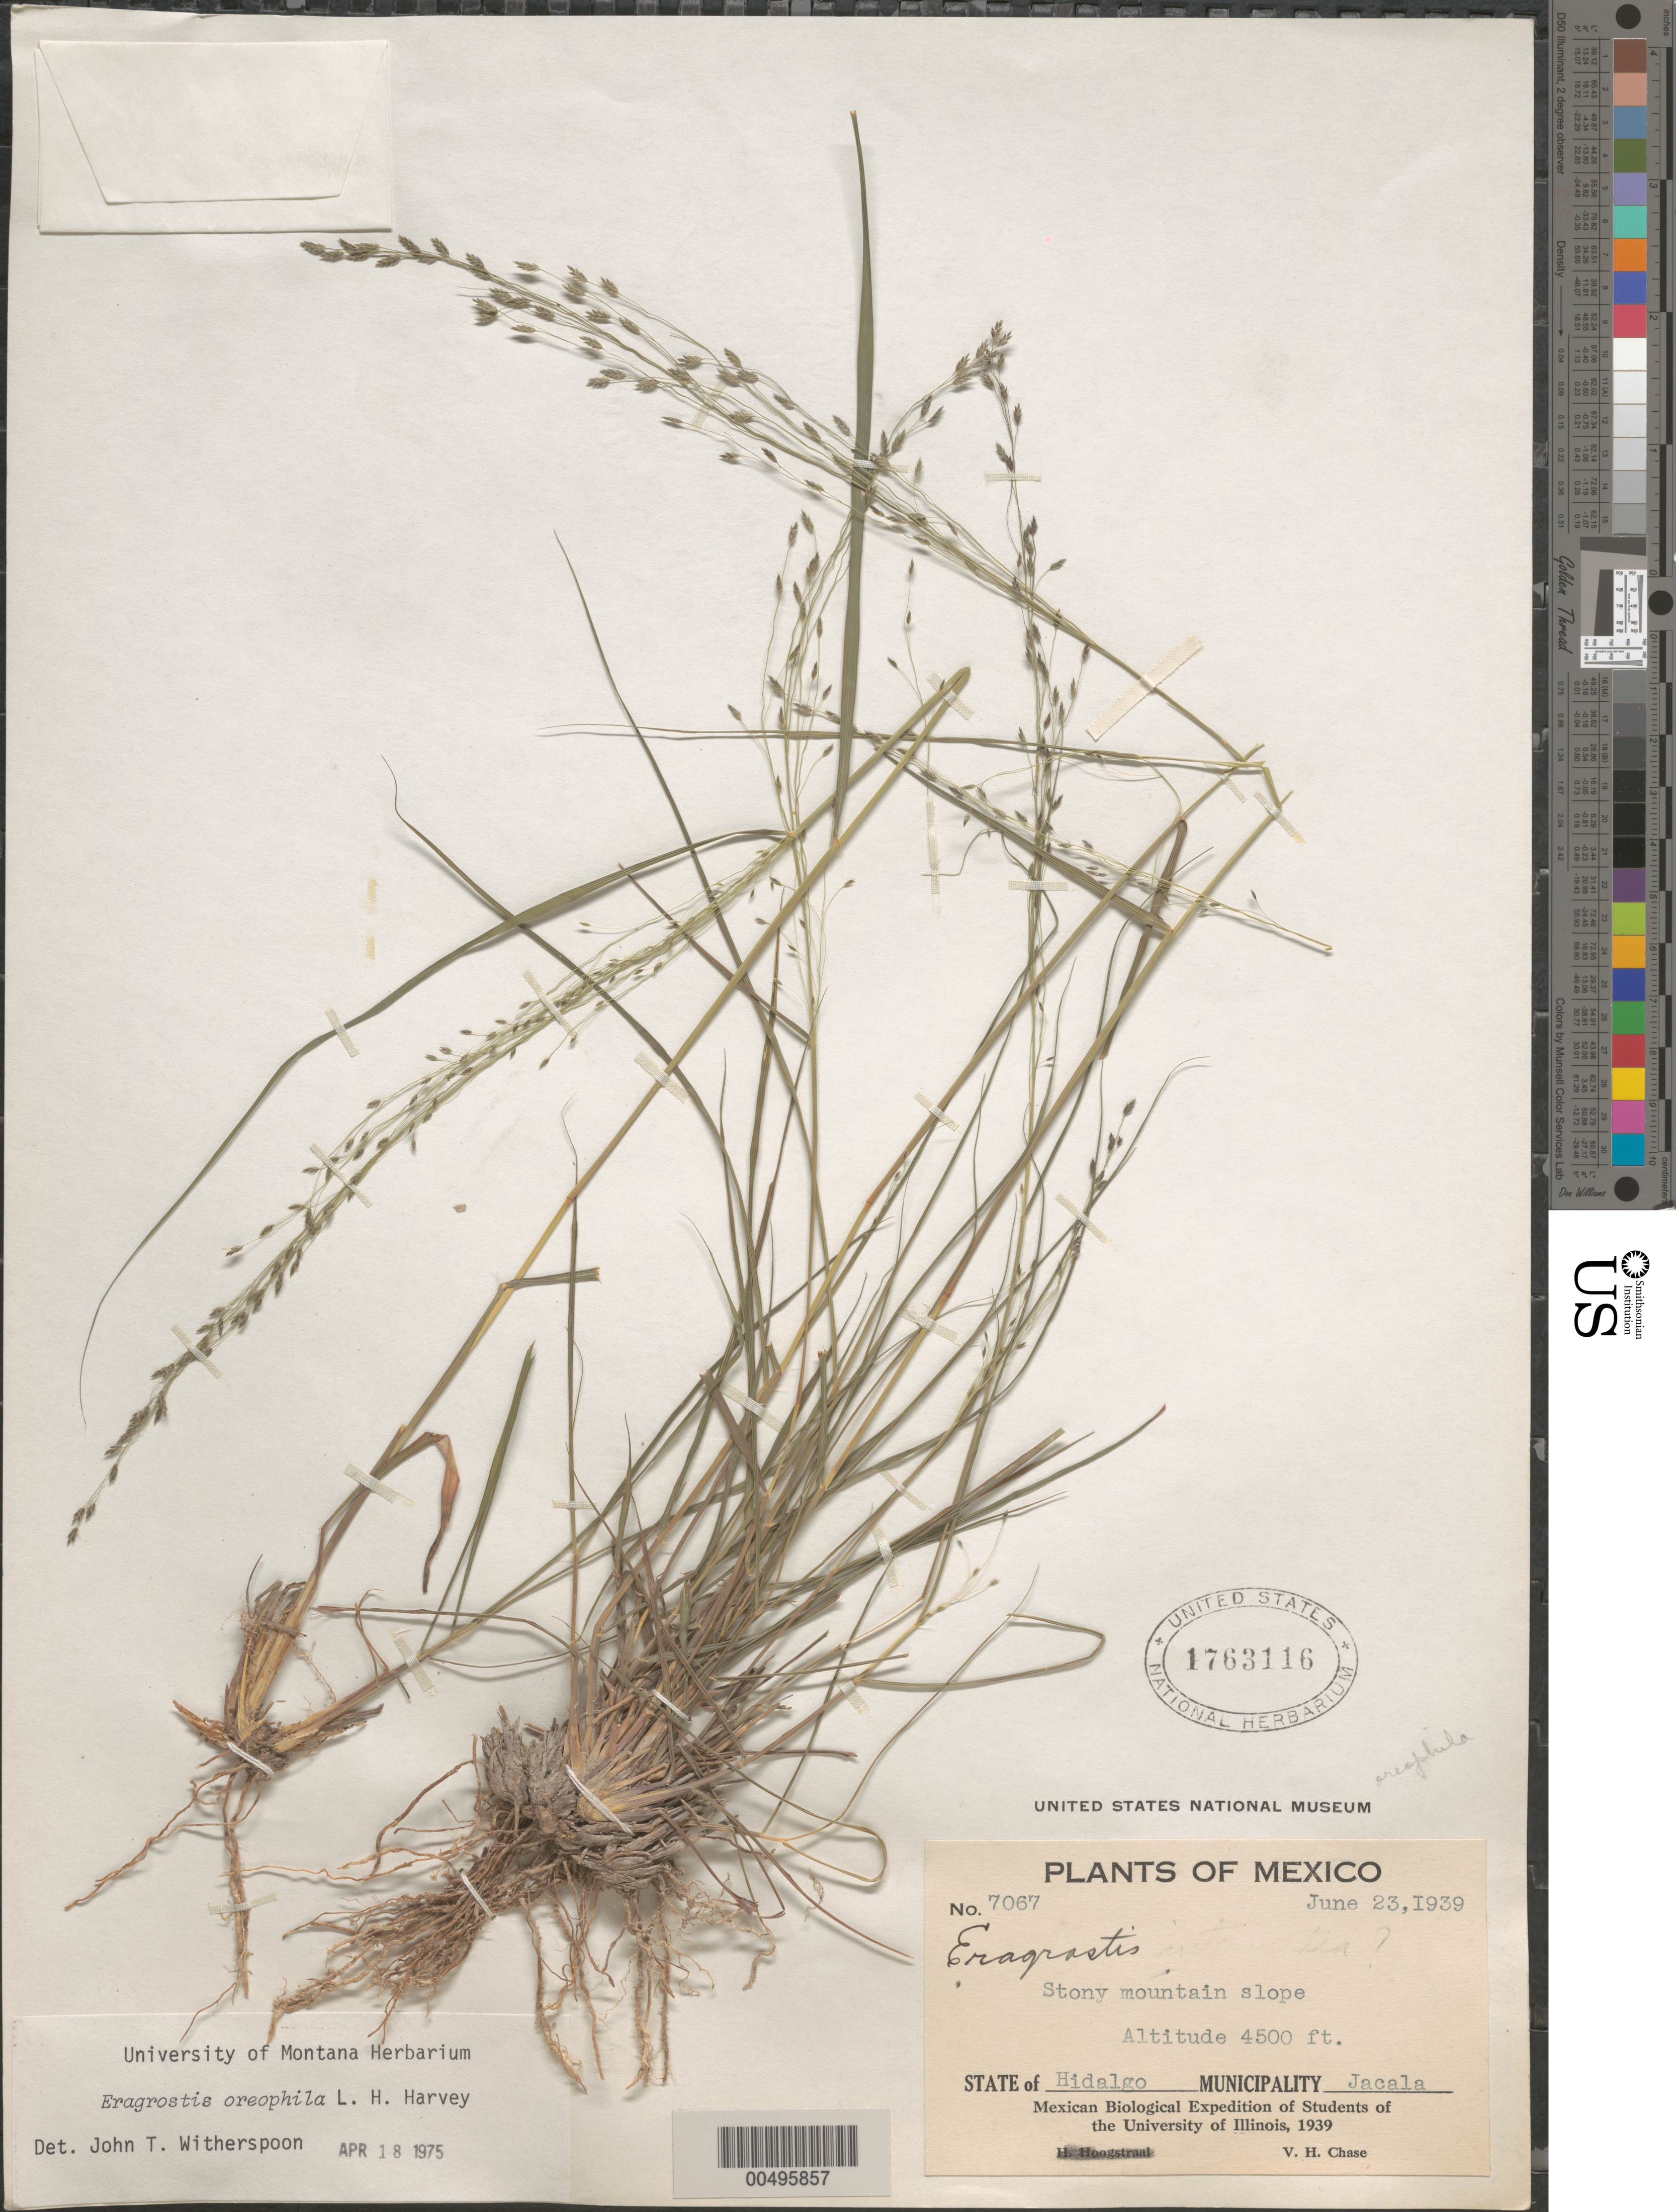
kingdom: Plantae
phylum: Tracheophyta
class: Liliopsida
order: Poales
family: Poaceae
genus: Eragrostis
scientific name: Eragrostis intermedia var. oreophila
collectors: V. H. Chase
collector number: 7067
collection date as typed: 23 Jun 1939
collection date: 1939-06-23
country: Mexico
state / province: Hidalgo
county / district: Jacala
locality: Jacala Mun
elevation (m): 1372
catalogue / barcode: US 1763116